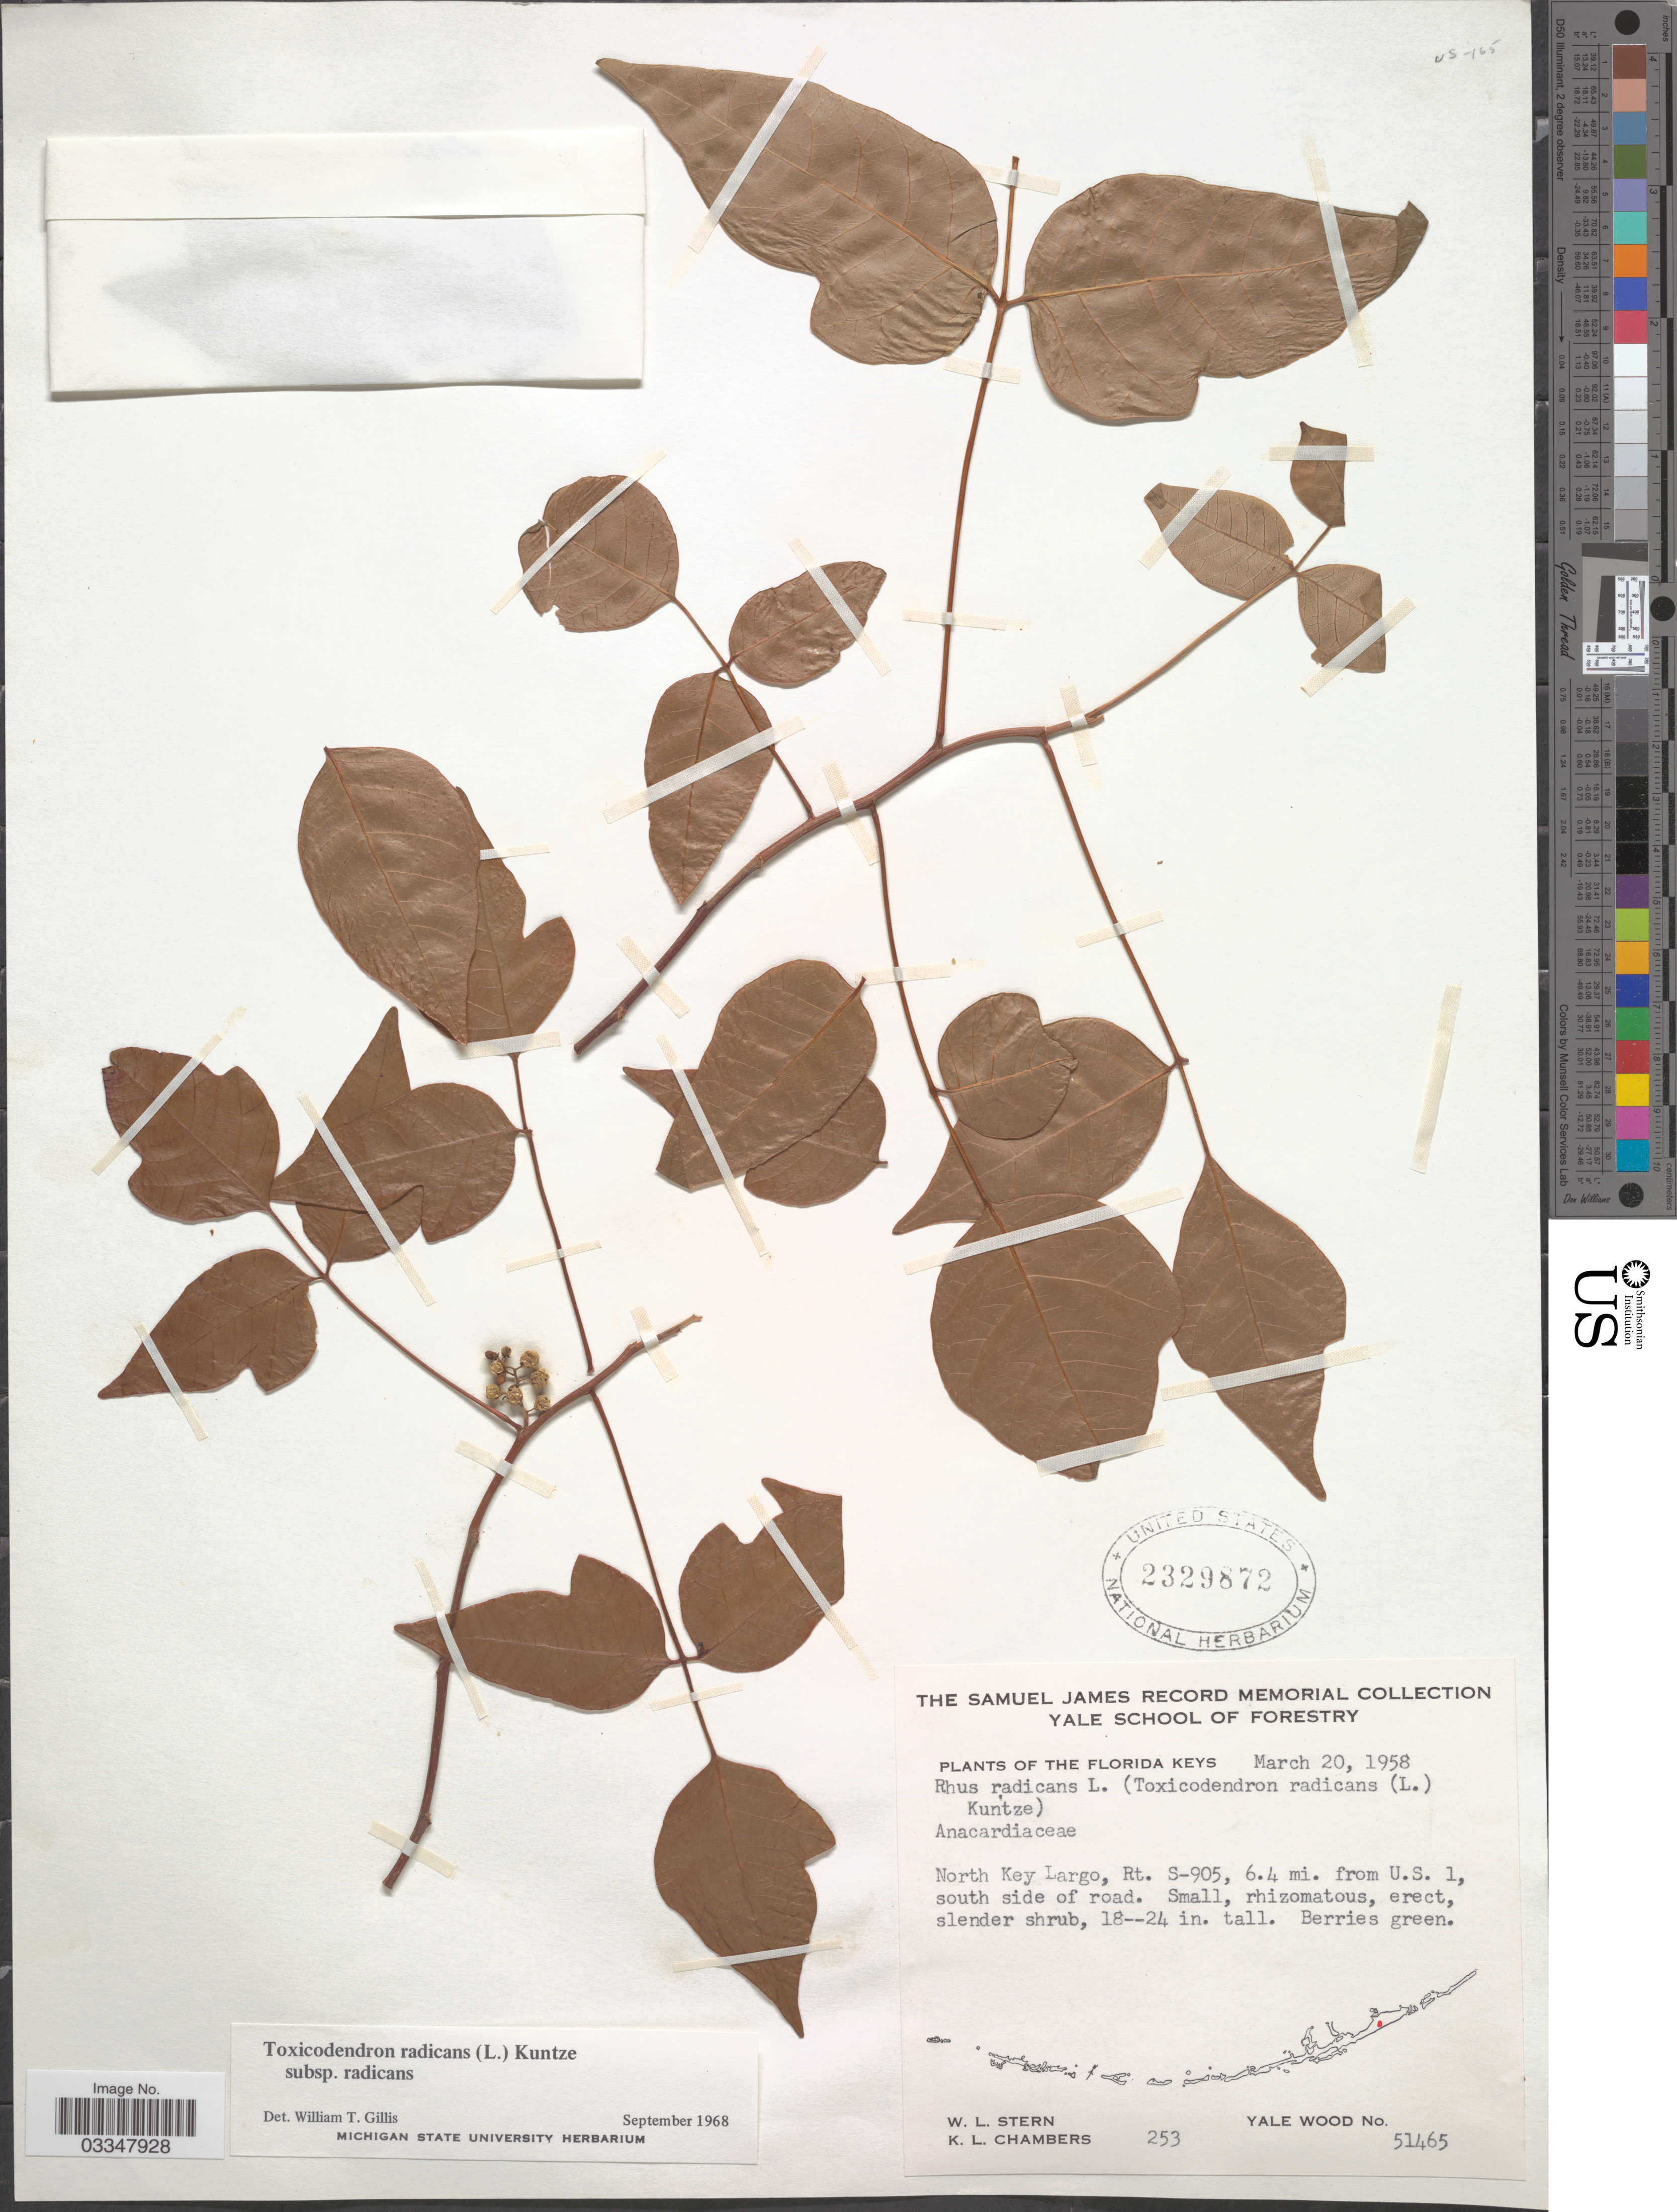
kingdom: Plantae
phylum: Tracheophyta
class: Magnoliopsida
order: Sapindales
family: Anacardiaceae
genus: Toxicodendron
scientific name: Toxicodendron radicans subsp. radicans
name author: (L.) Kuntze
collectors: W. L. Stern & K. Chambers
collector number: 253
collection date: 1958-03-20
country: United States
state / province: Florida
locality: The Florida Keys. North Key Largo, Rt. S-905, 6.4 mi. from U.S. 1, south side of road.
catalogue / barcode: US 2329872